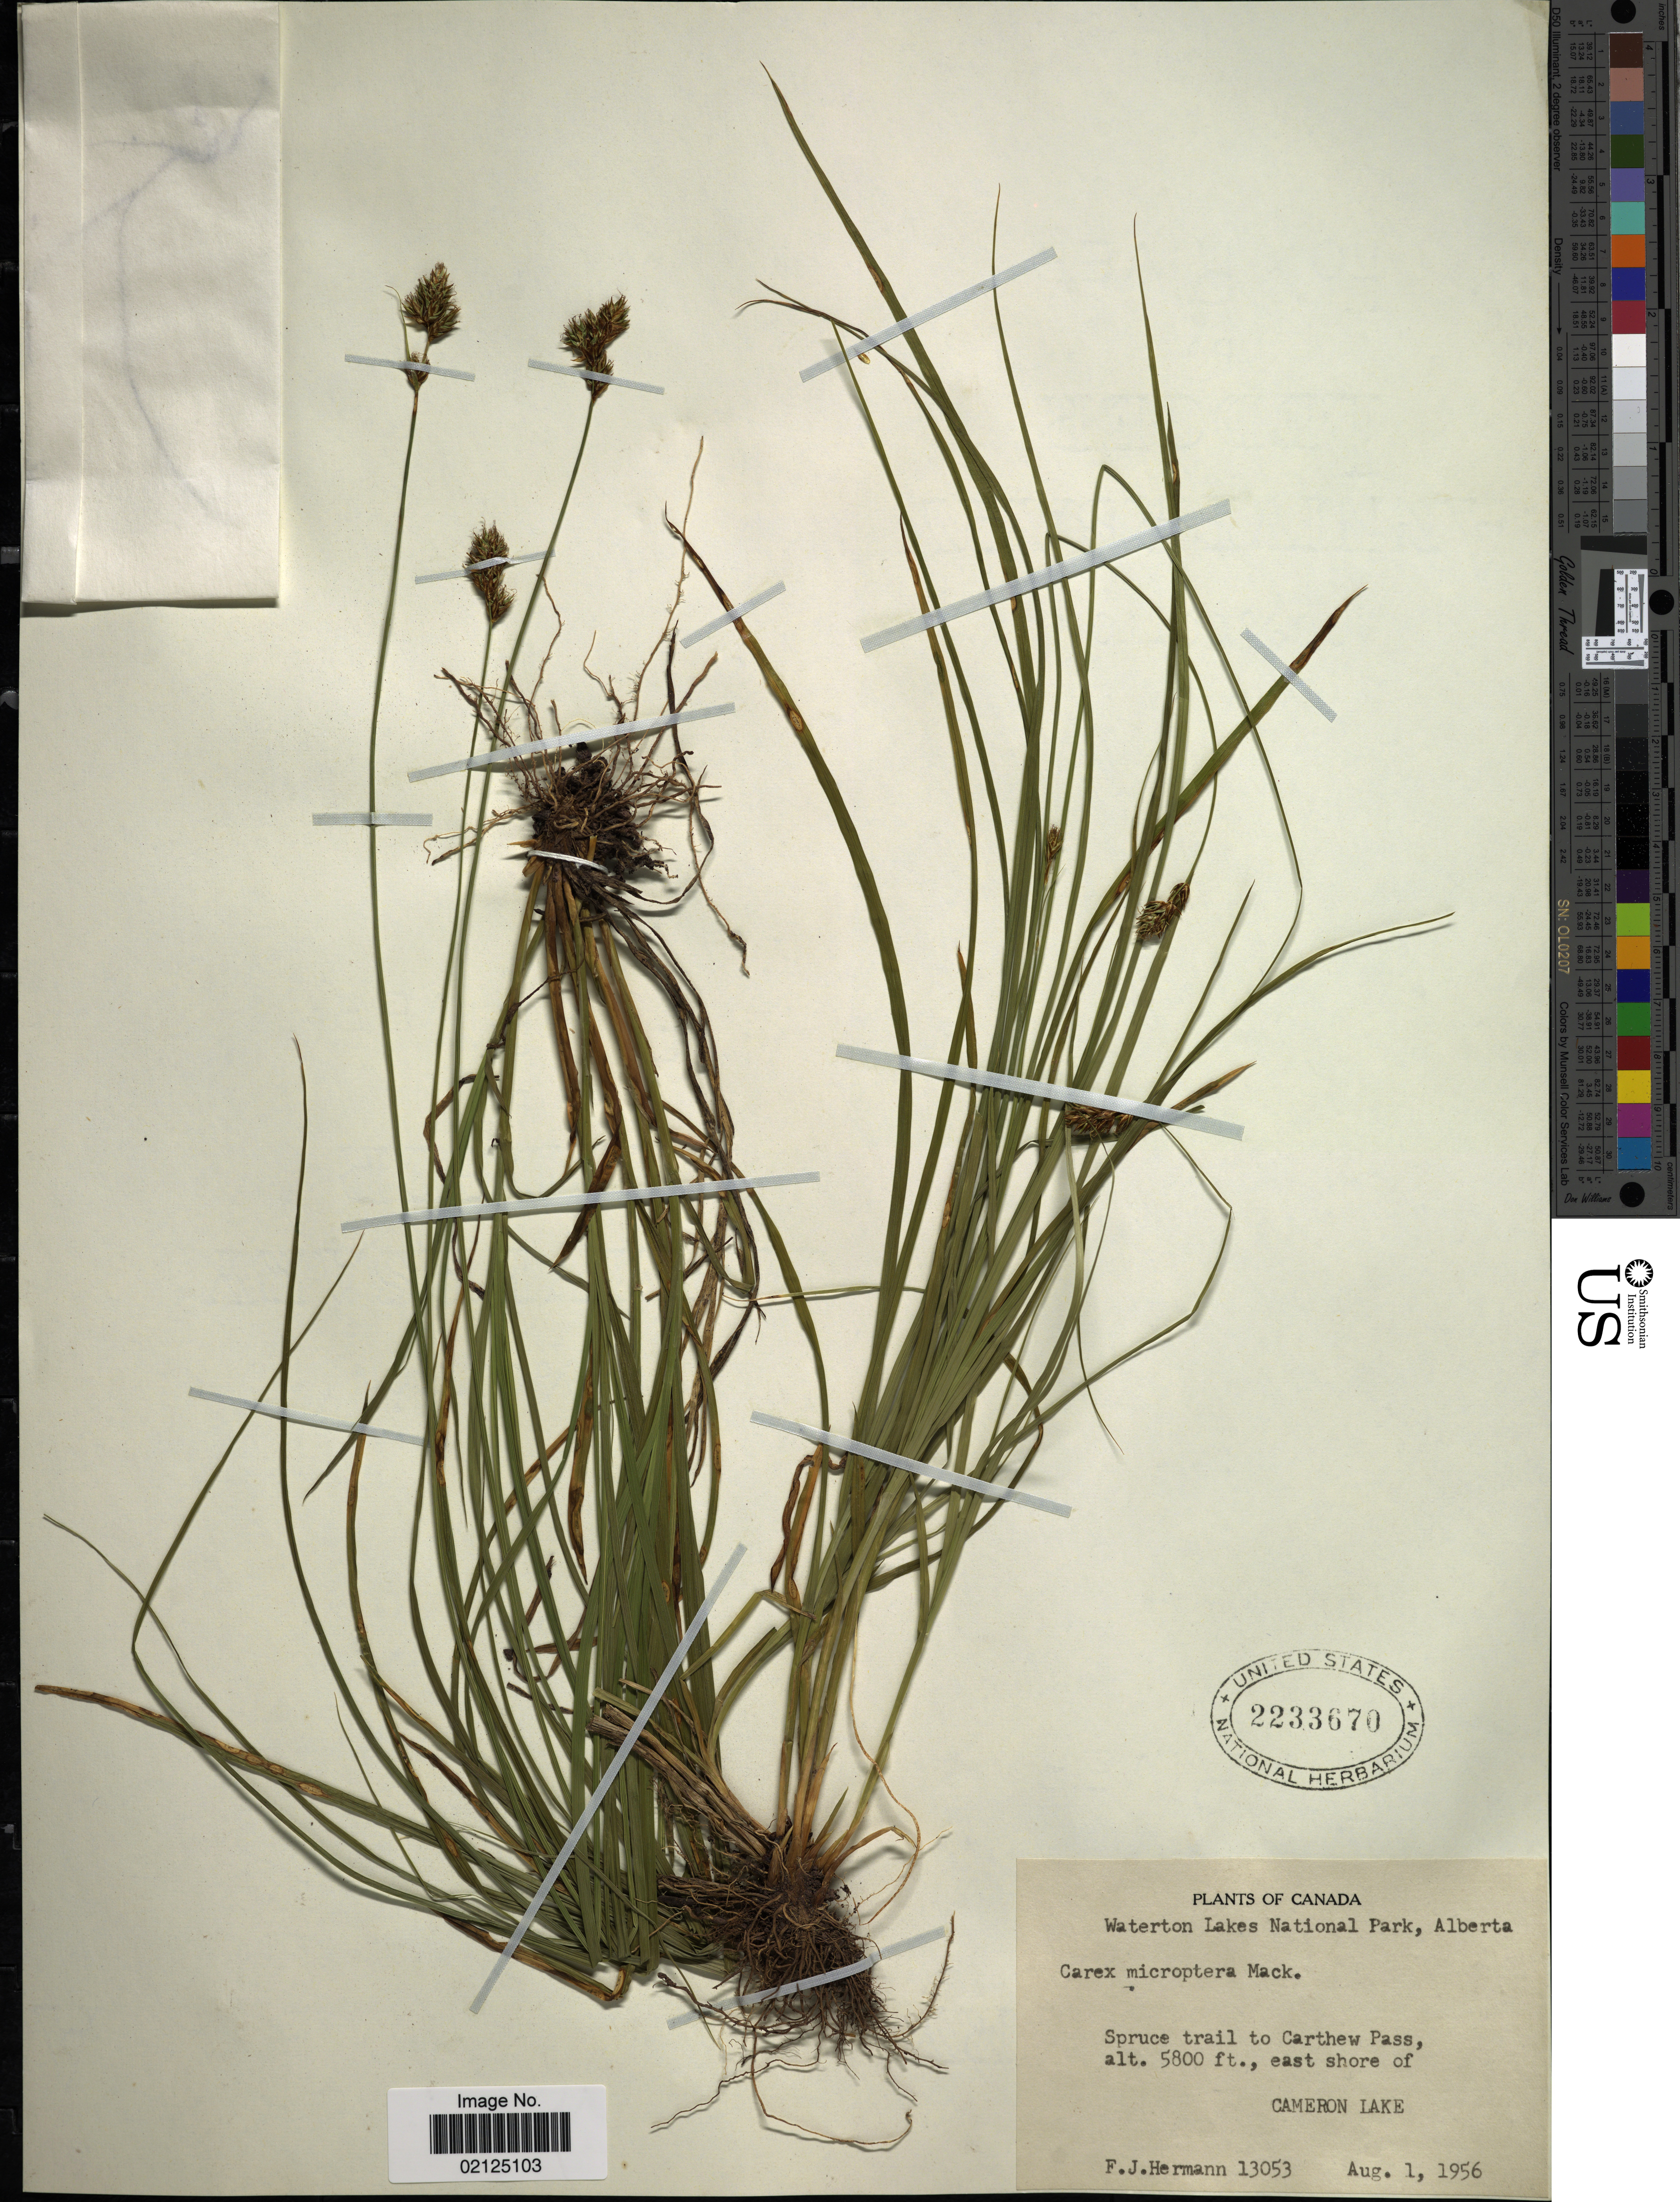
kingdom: Plantae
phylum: Tracheophyta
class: Liliopsida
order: Poales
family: Cyperaceae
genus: Carex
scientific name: Carex microptera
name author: Mack.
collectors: F. J. Hermann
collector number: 13053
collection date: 1956-08-01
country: Canada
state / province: Alberta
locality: Waterton Lakes National Park, Spruce trail to Carthew Pass., east shore of Cameron Lake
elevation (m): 1768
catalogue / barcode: US 2233670